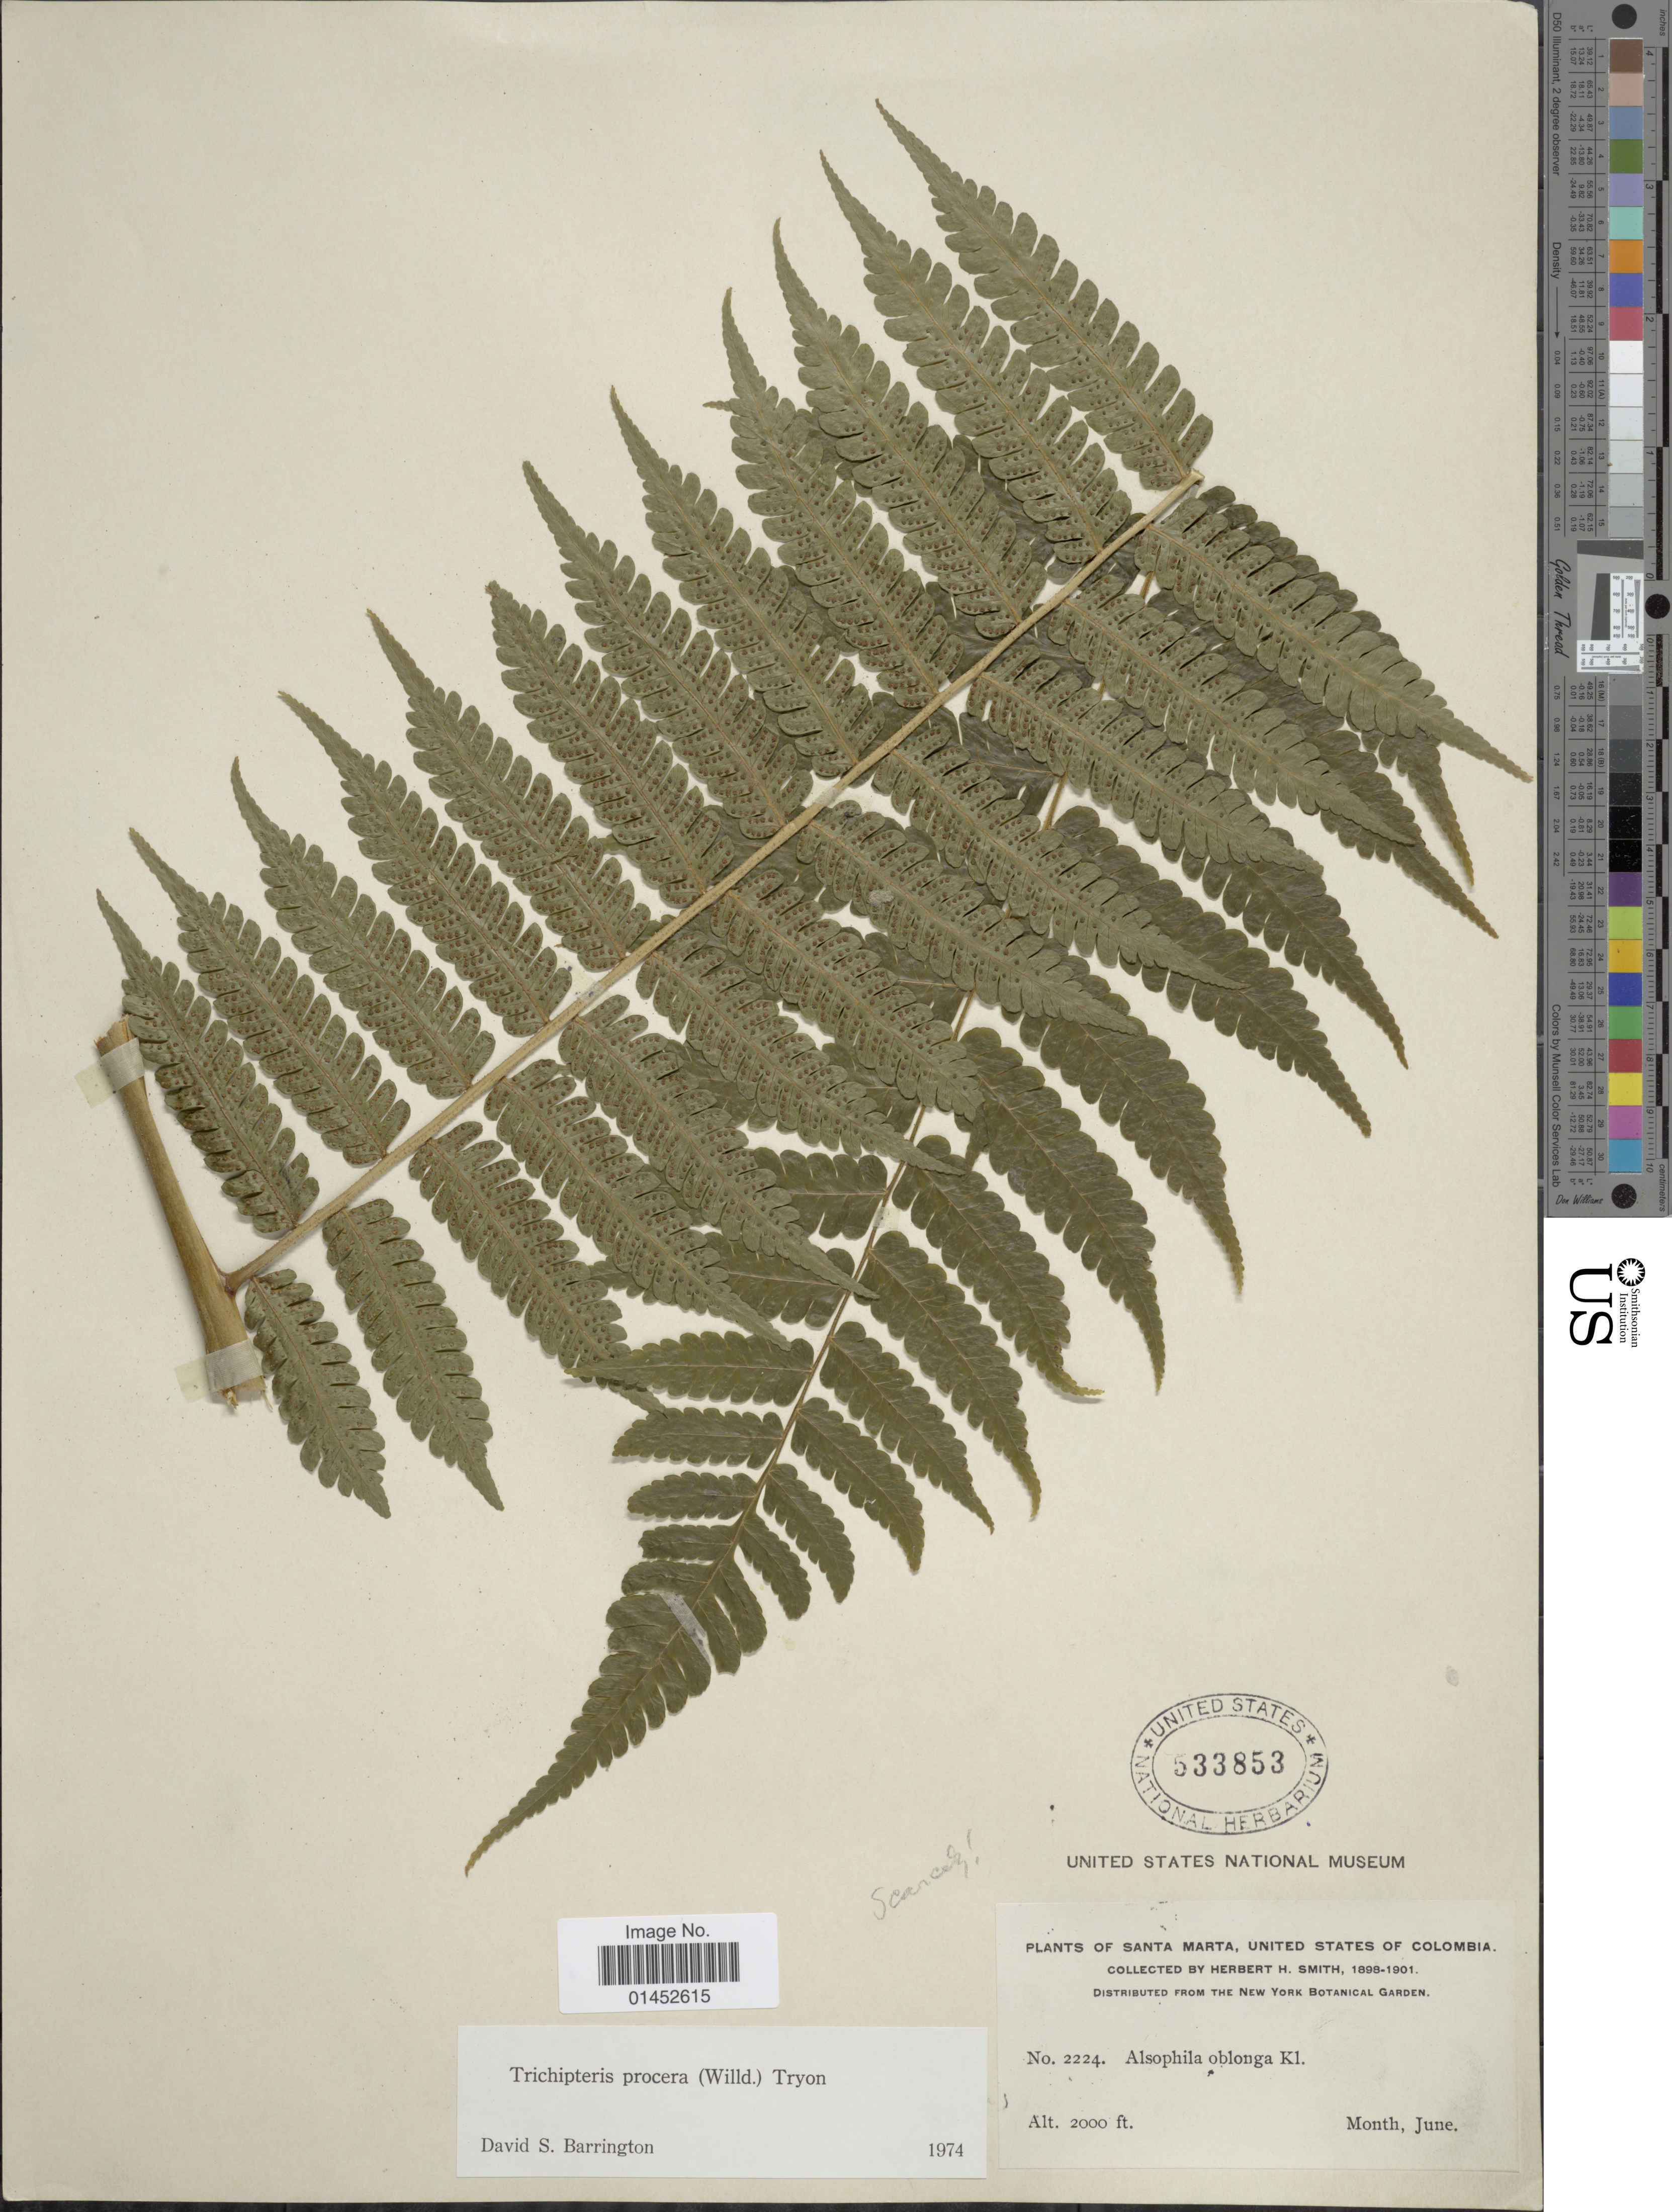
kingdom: Plantae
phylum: Tracheophyta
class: Polypodiopsida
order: Cyatheales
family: Cyatheaceae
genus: Cyathea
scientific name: Cyathea pungens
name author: (Willd.) Domin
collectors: Herbert H. Smith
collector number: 2224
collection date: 1898-06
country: Colombia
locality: Santa Marta, United States of Colombia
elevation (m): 610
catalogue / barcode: US 533853